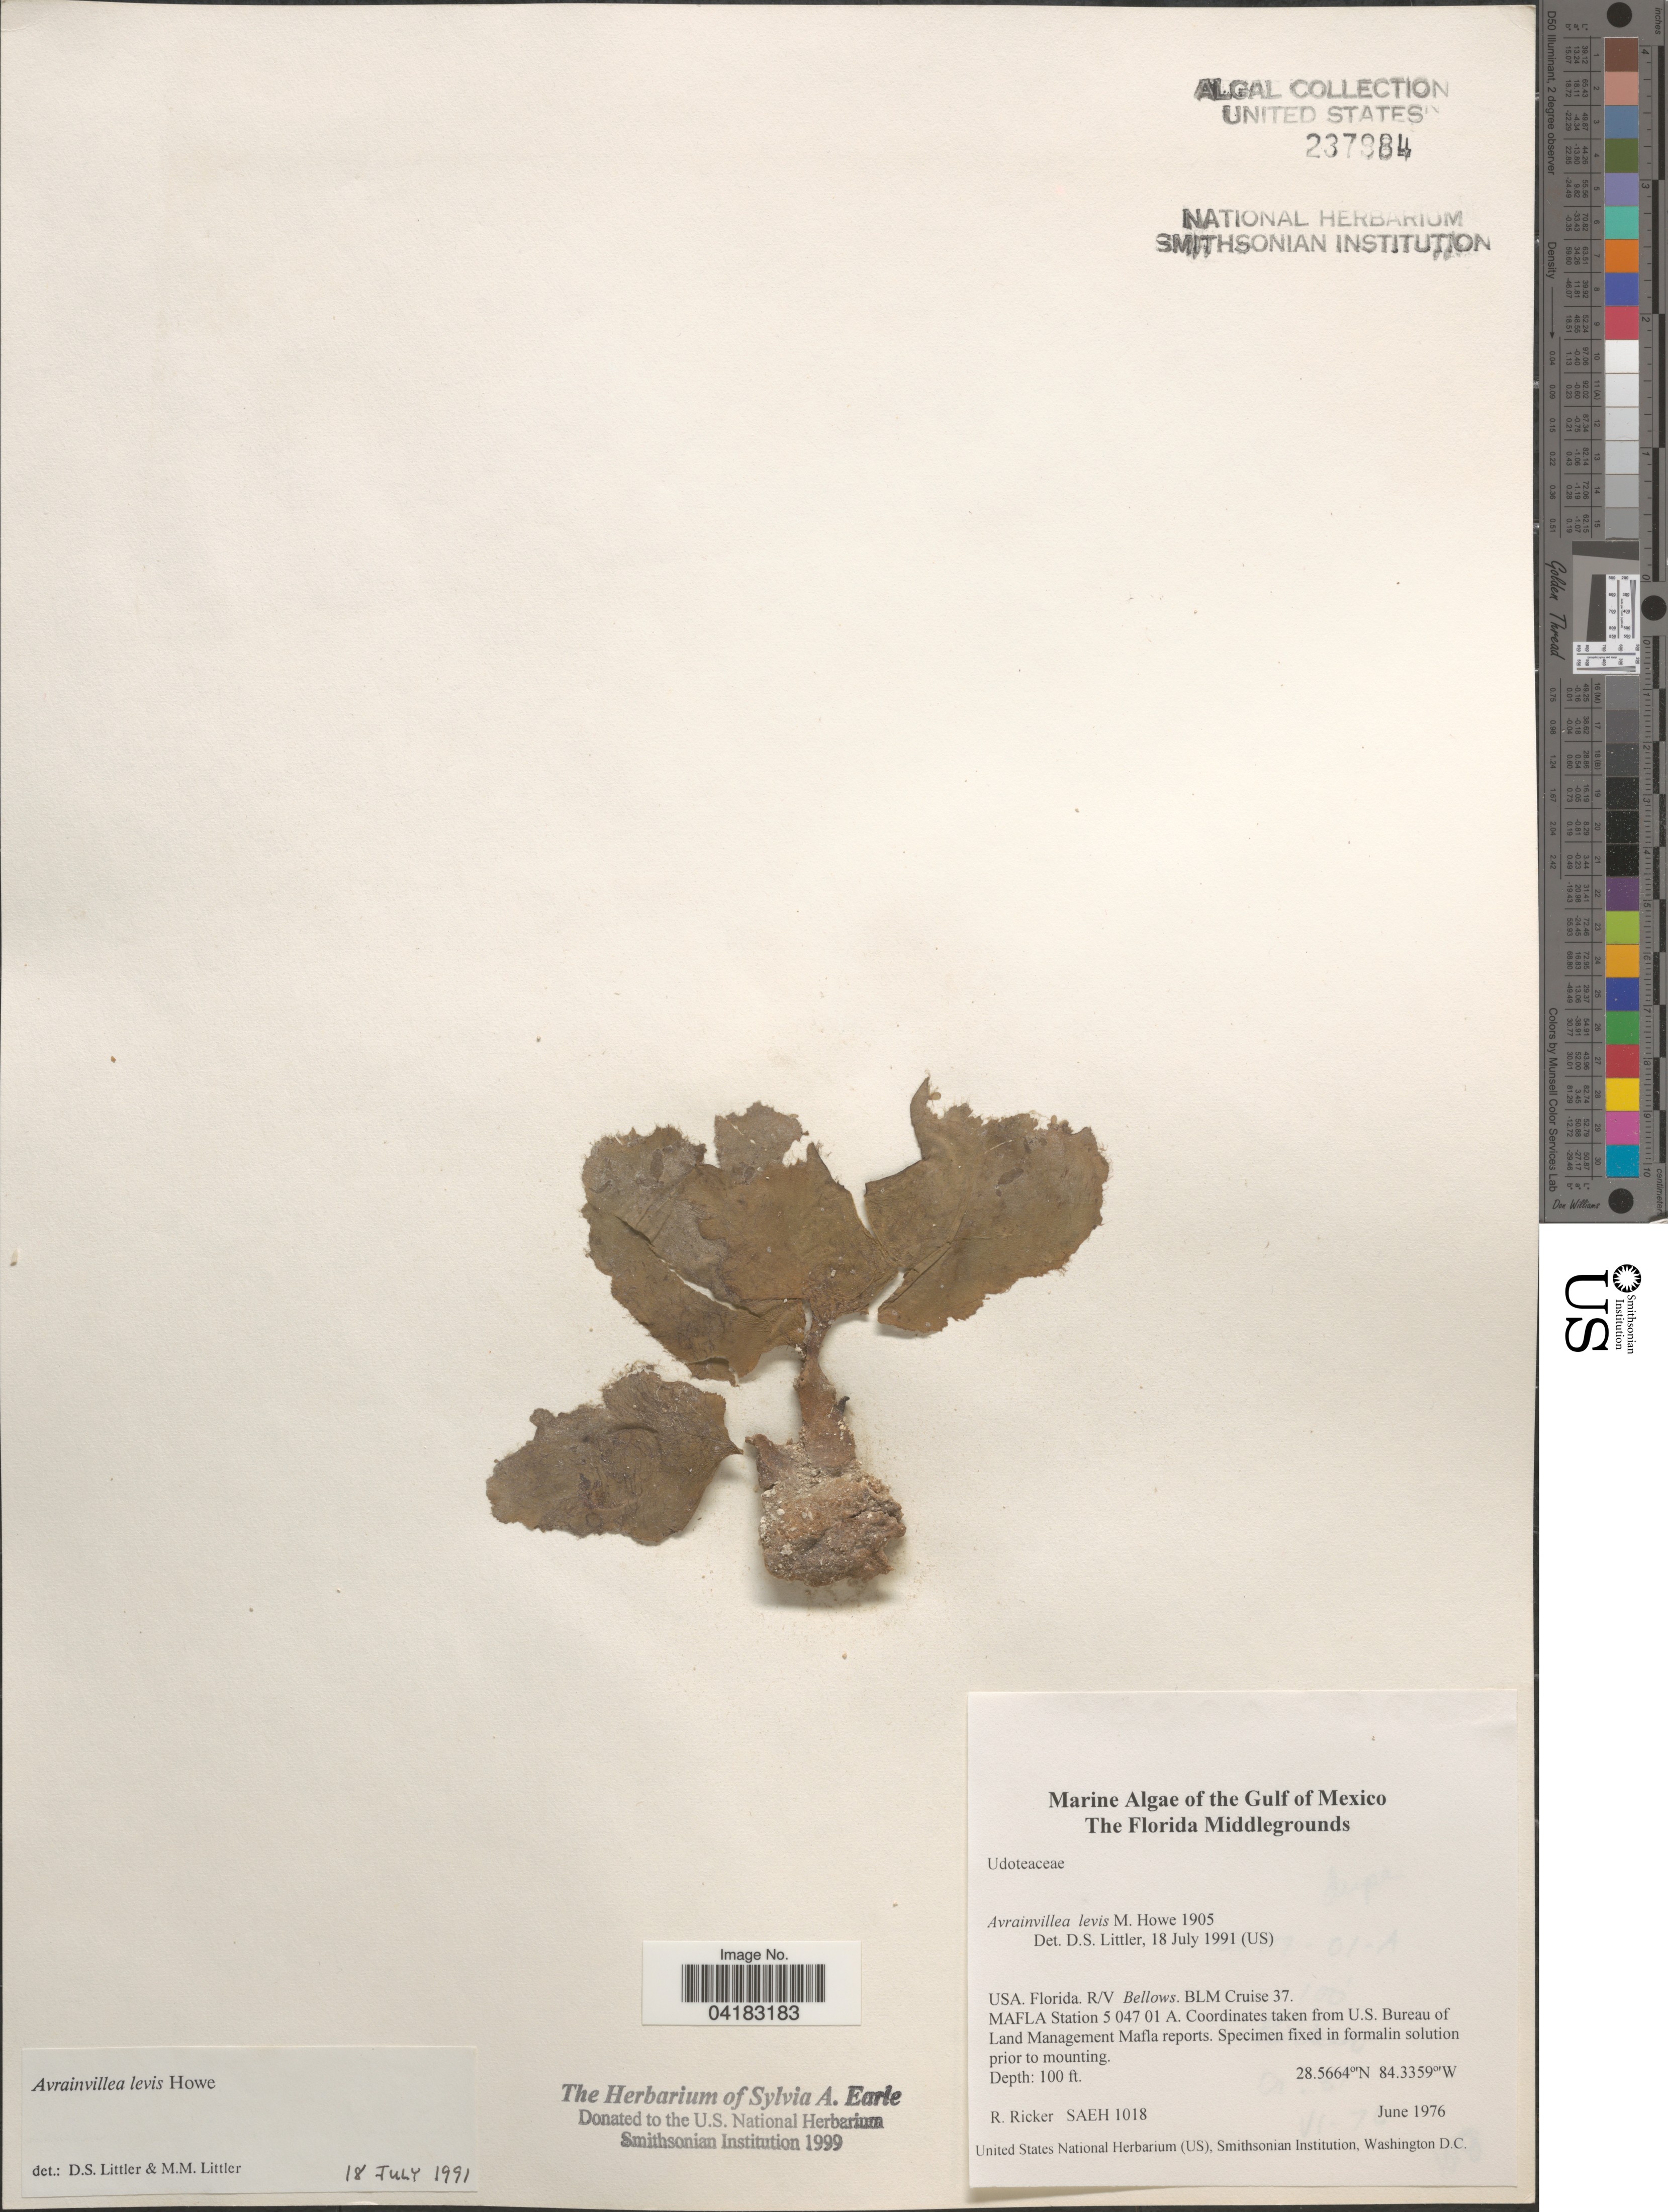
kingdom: Plantae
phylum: Chlorophyta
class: Ulvophyceae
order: Bryopsidales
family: Dichotomosiphonaceae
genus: Avrainvillea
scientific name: Avrainvillea levis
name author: M. Howe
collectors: R. Ricker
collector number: SAEH1018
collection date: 1976-06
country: United States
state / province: Florida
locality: Gulf of Mexico. The Florida Middlegrounds. R/V Bellows. BLM Cruise 37. MAFLA Station 5 047 01 A.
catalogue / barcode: US 237984